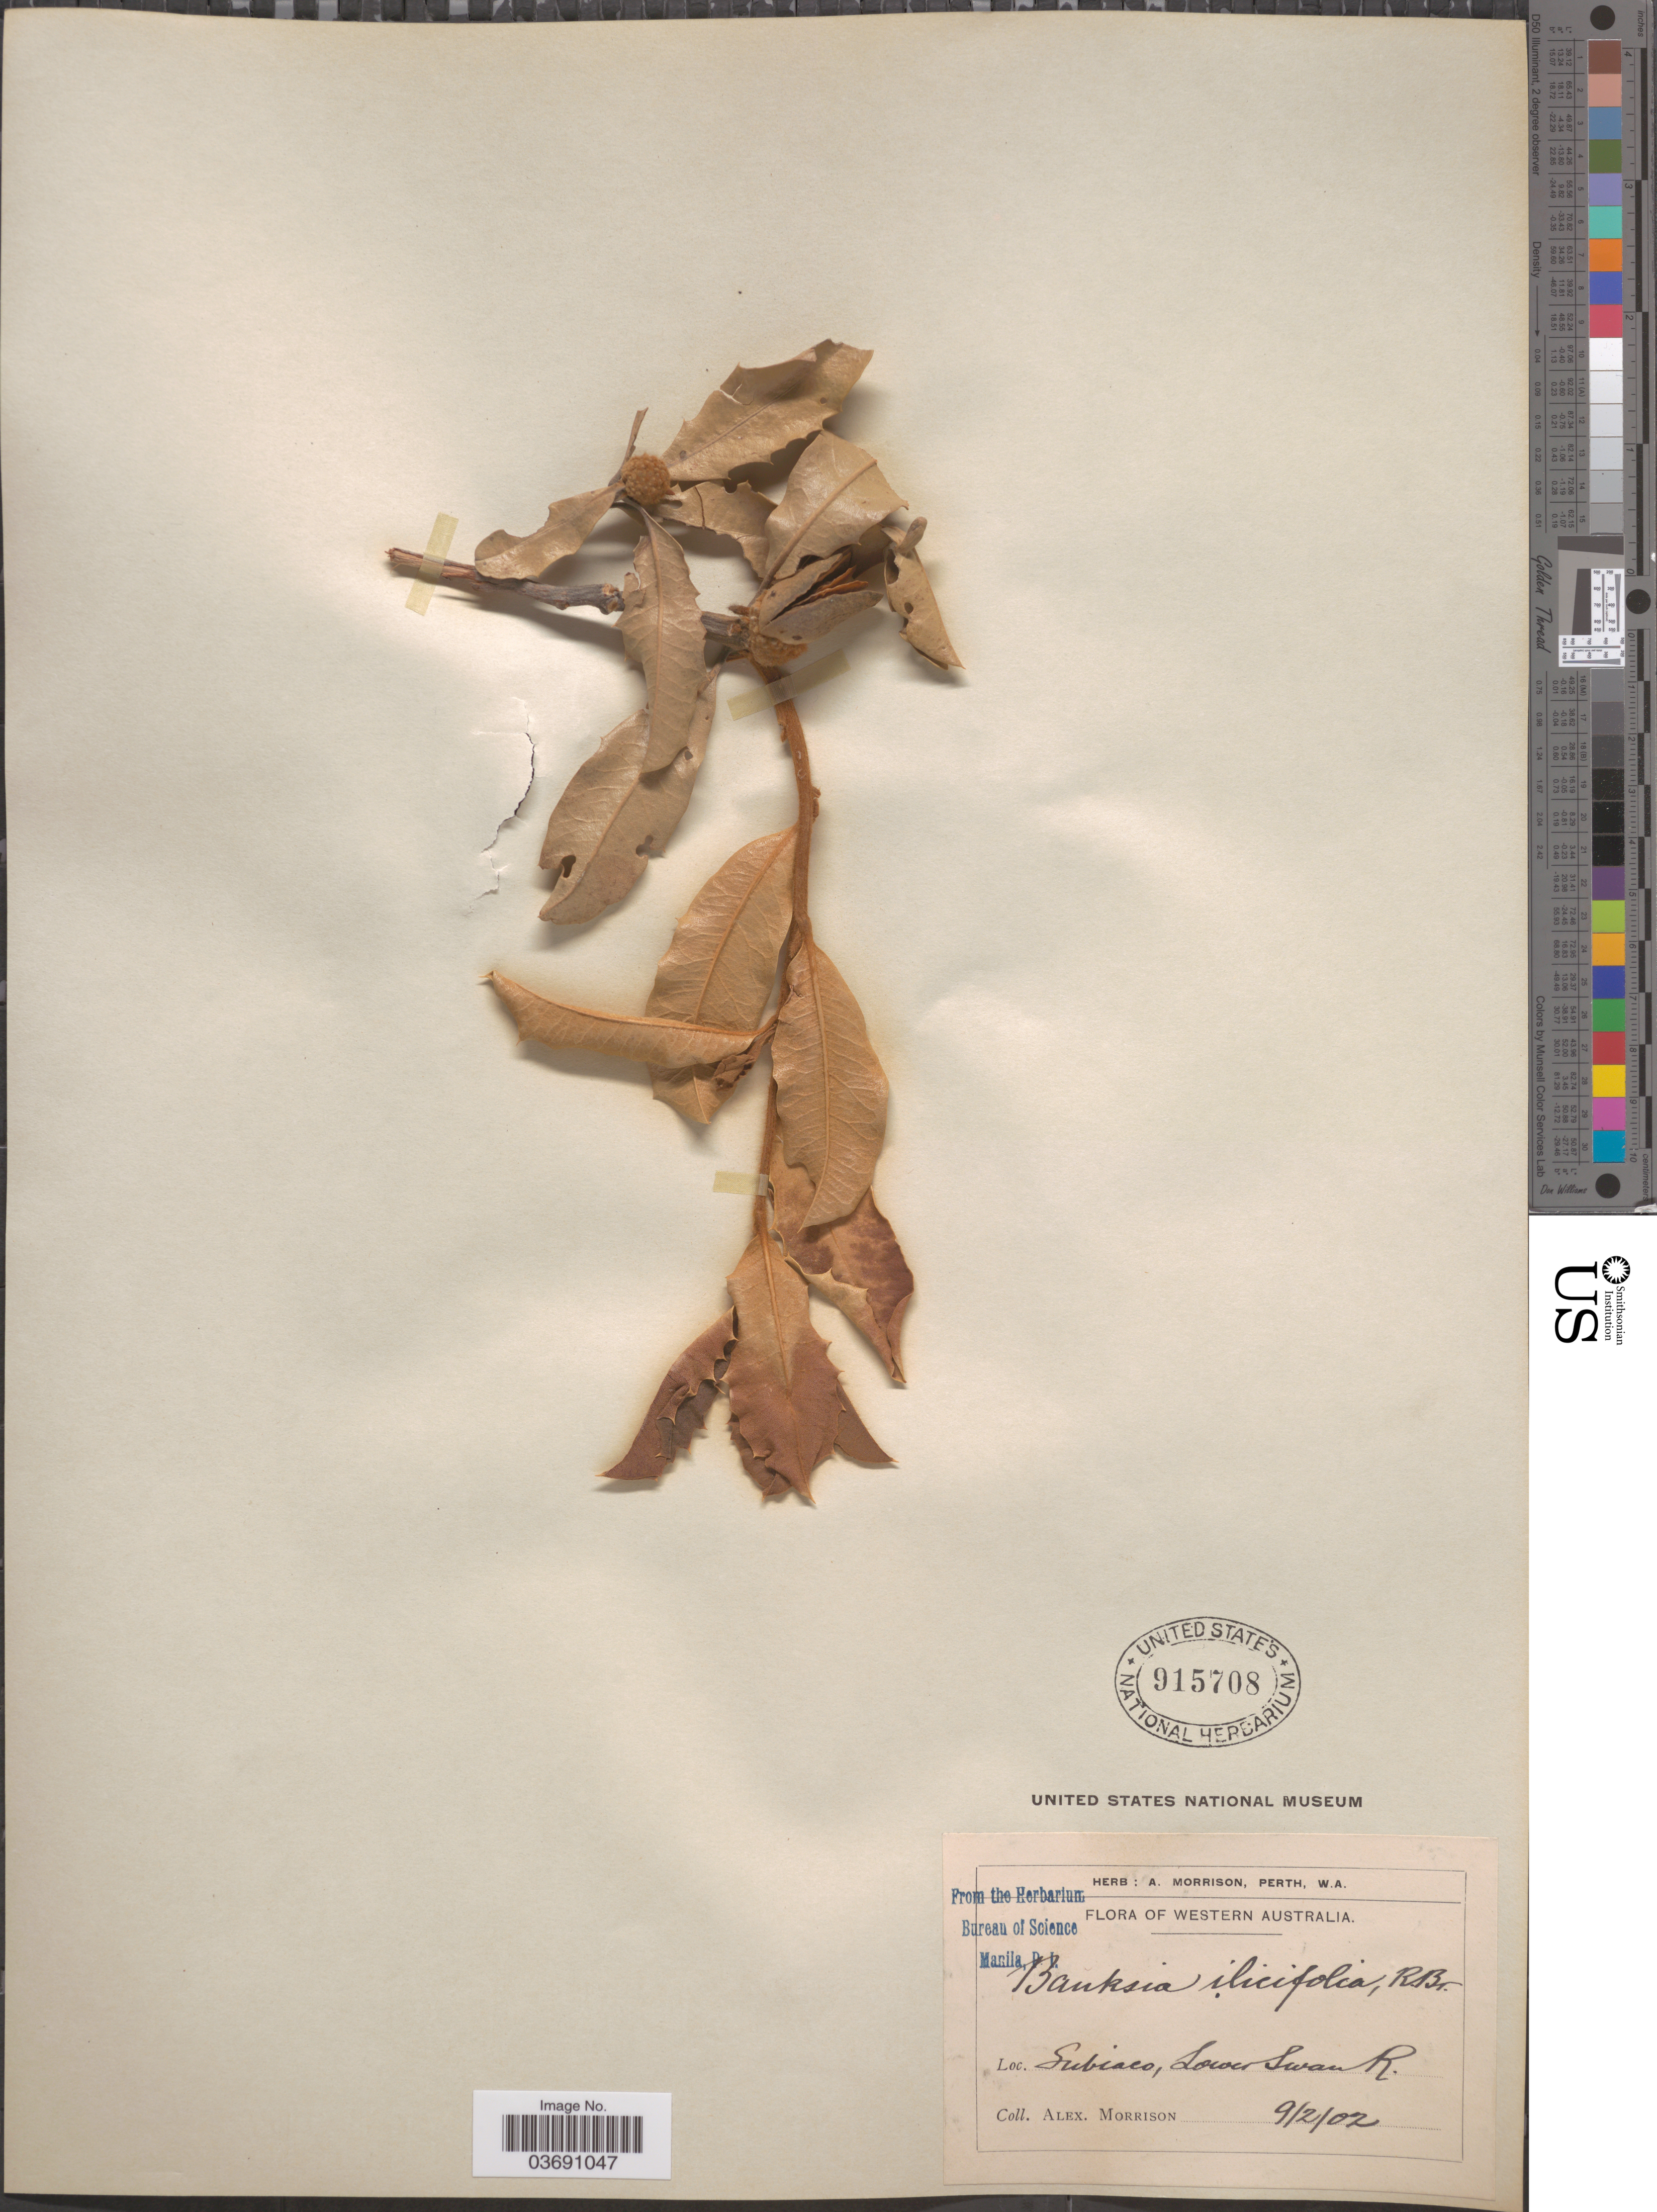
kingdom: Plantae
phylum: Tracheophyta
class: Magnoliopsida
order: Proteales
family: Proteaceae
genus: Banksia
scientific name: Banksia ilicifolia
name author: R. Br.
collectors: A. Morrison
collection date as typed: Transcribed d/m/y: 9/2/2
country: Australia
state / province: Western Australia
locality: Subiaco, Lower Swan R.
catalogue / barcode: US 915708